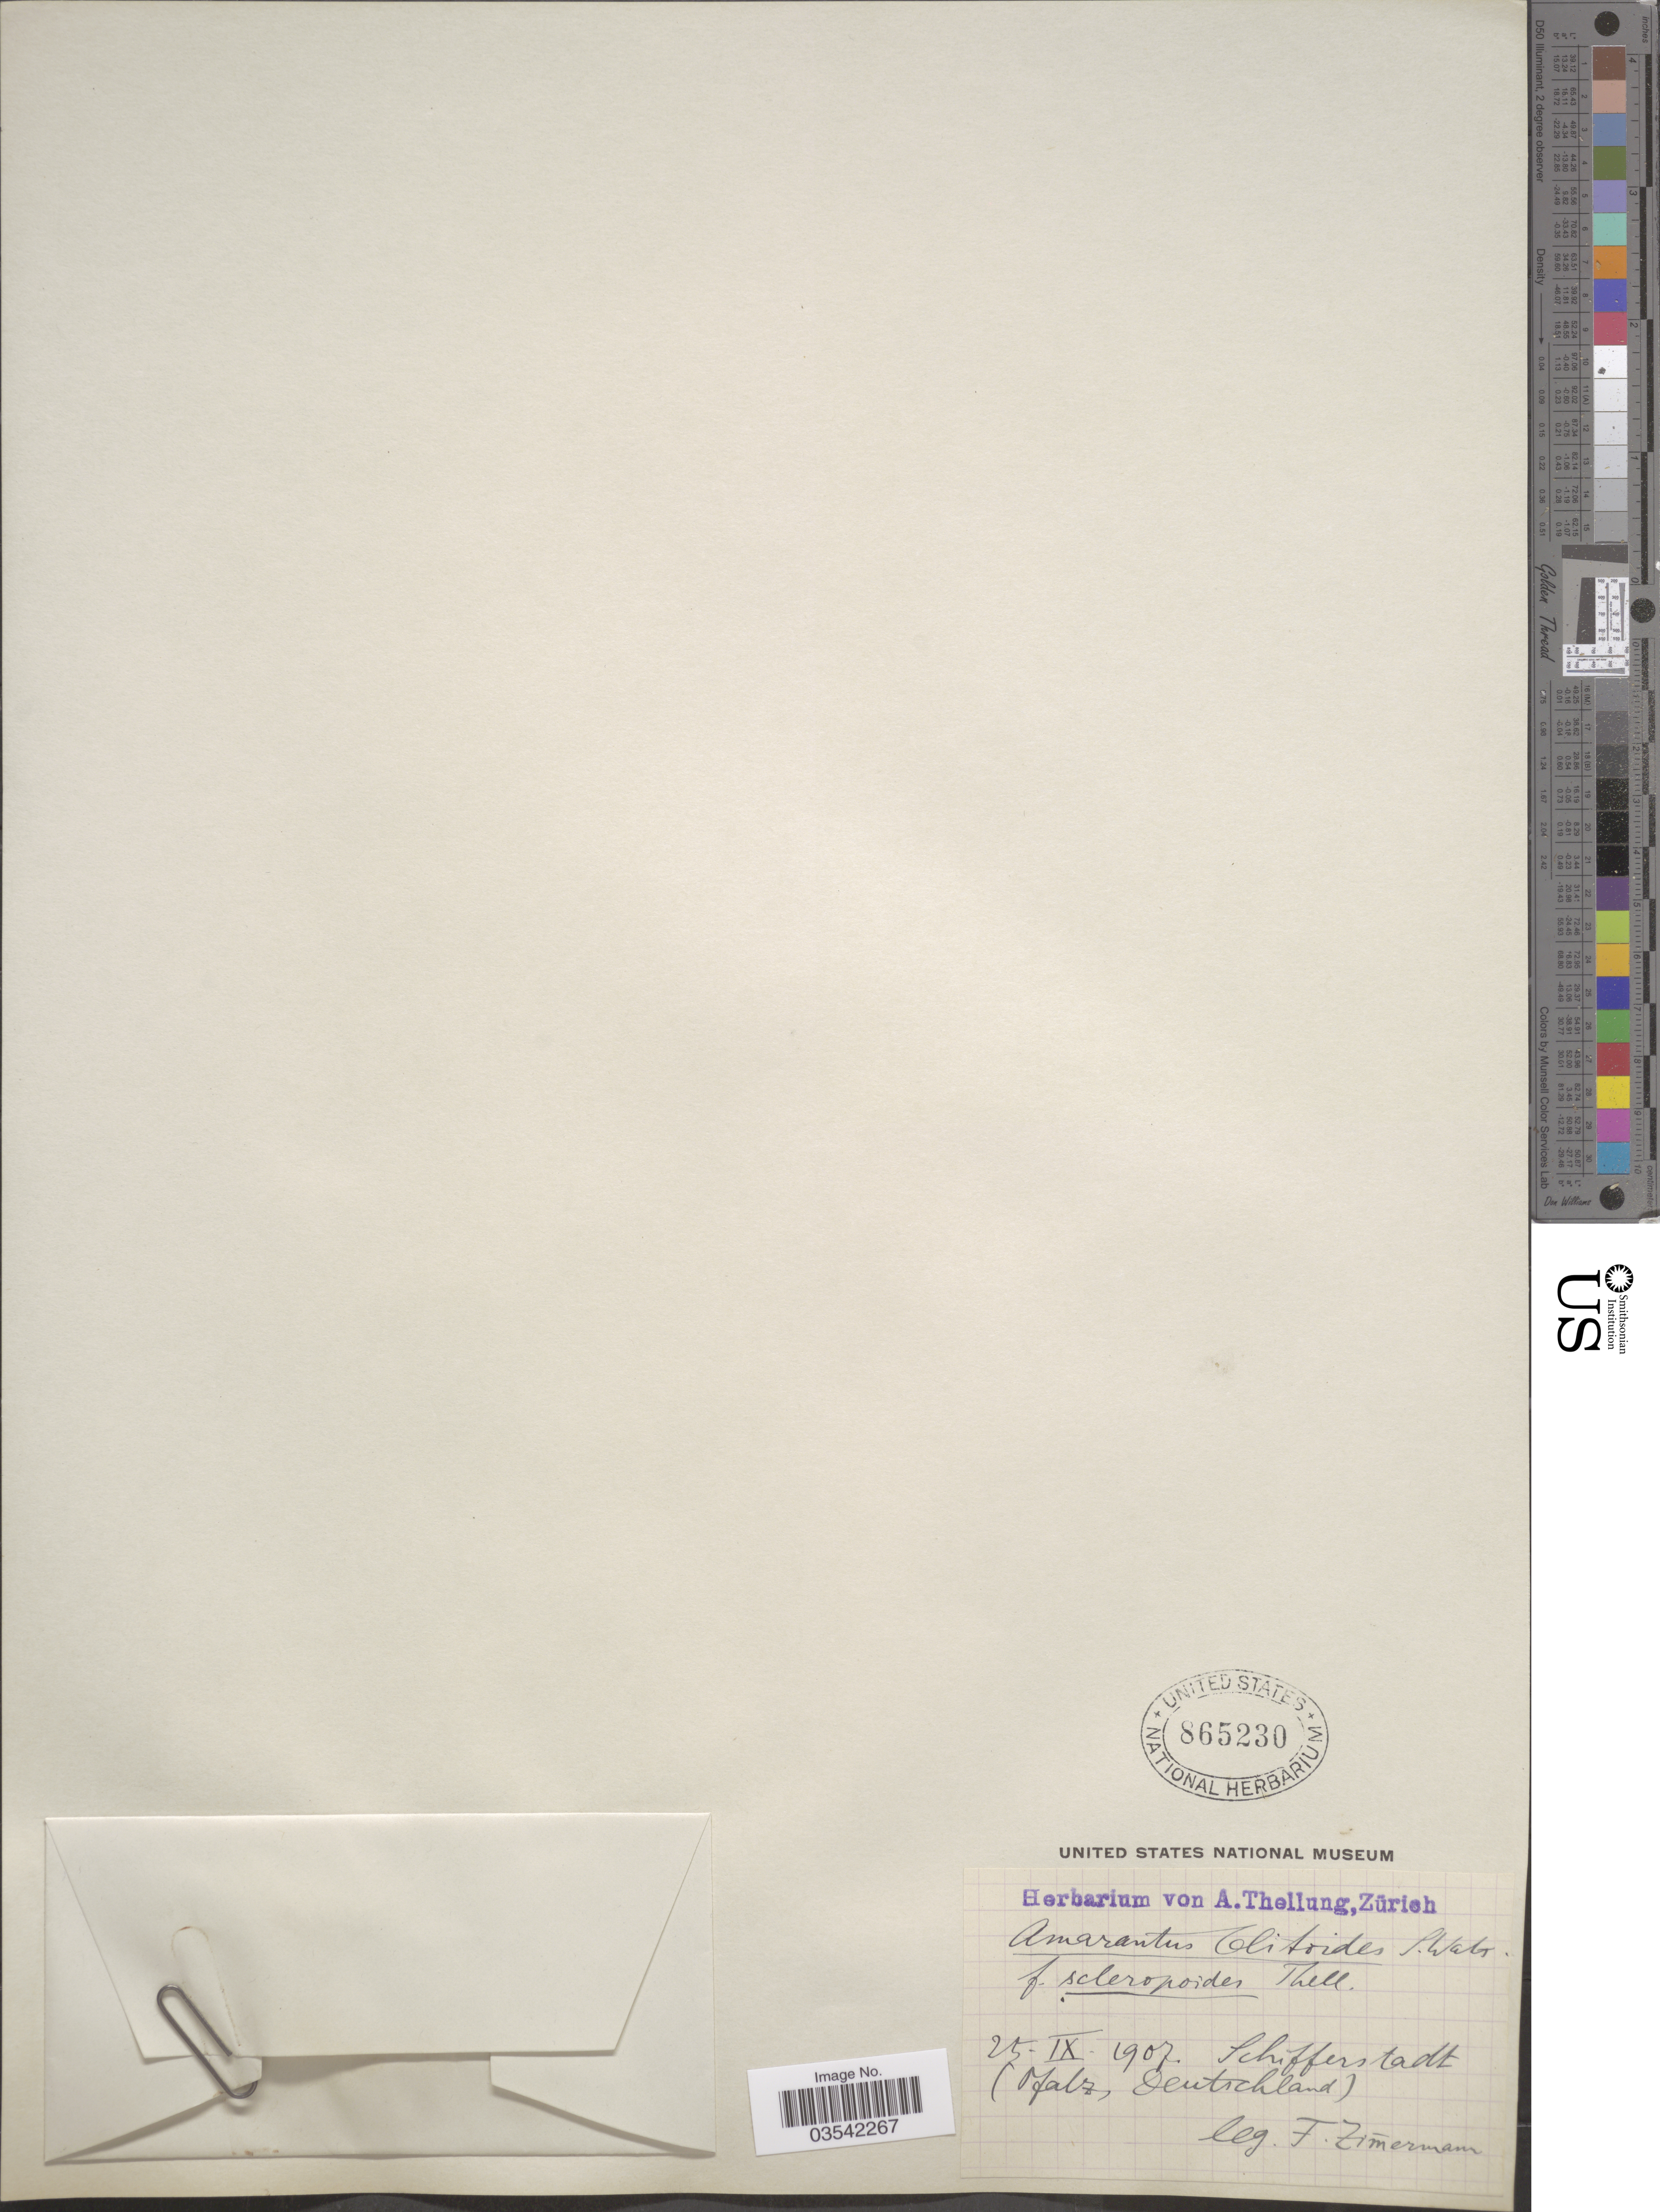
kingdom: Plantae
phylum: Tracheophyta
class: Magnoliopsida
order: Caryophyllales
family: Amaranthaceae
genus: Amaranthus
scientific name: Amaranthus blitoides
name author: S. Watson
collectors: F. Zimmermann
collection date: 1907-09-25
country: Germany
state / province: Rhineland-Palatinate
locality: Schifferstadt (Pfalz, Deutschland).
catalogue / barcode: US 865230